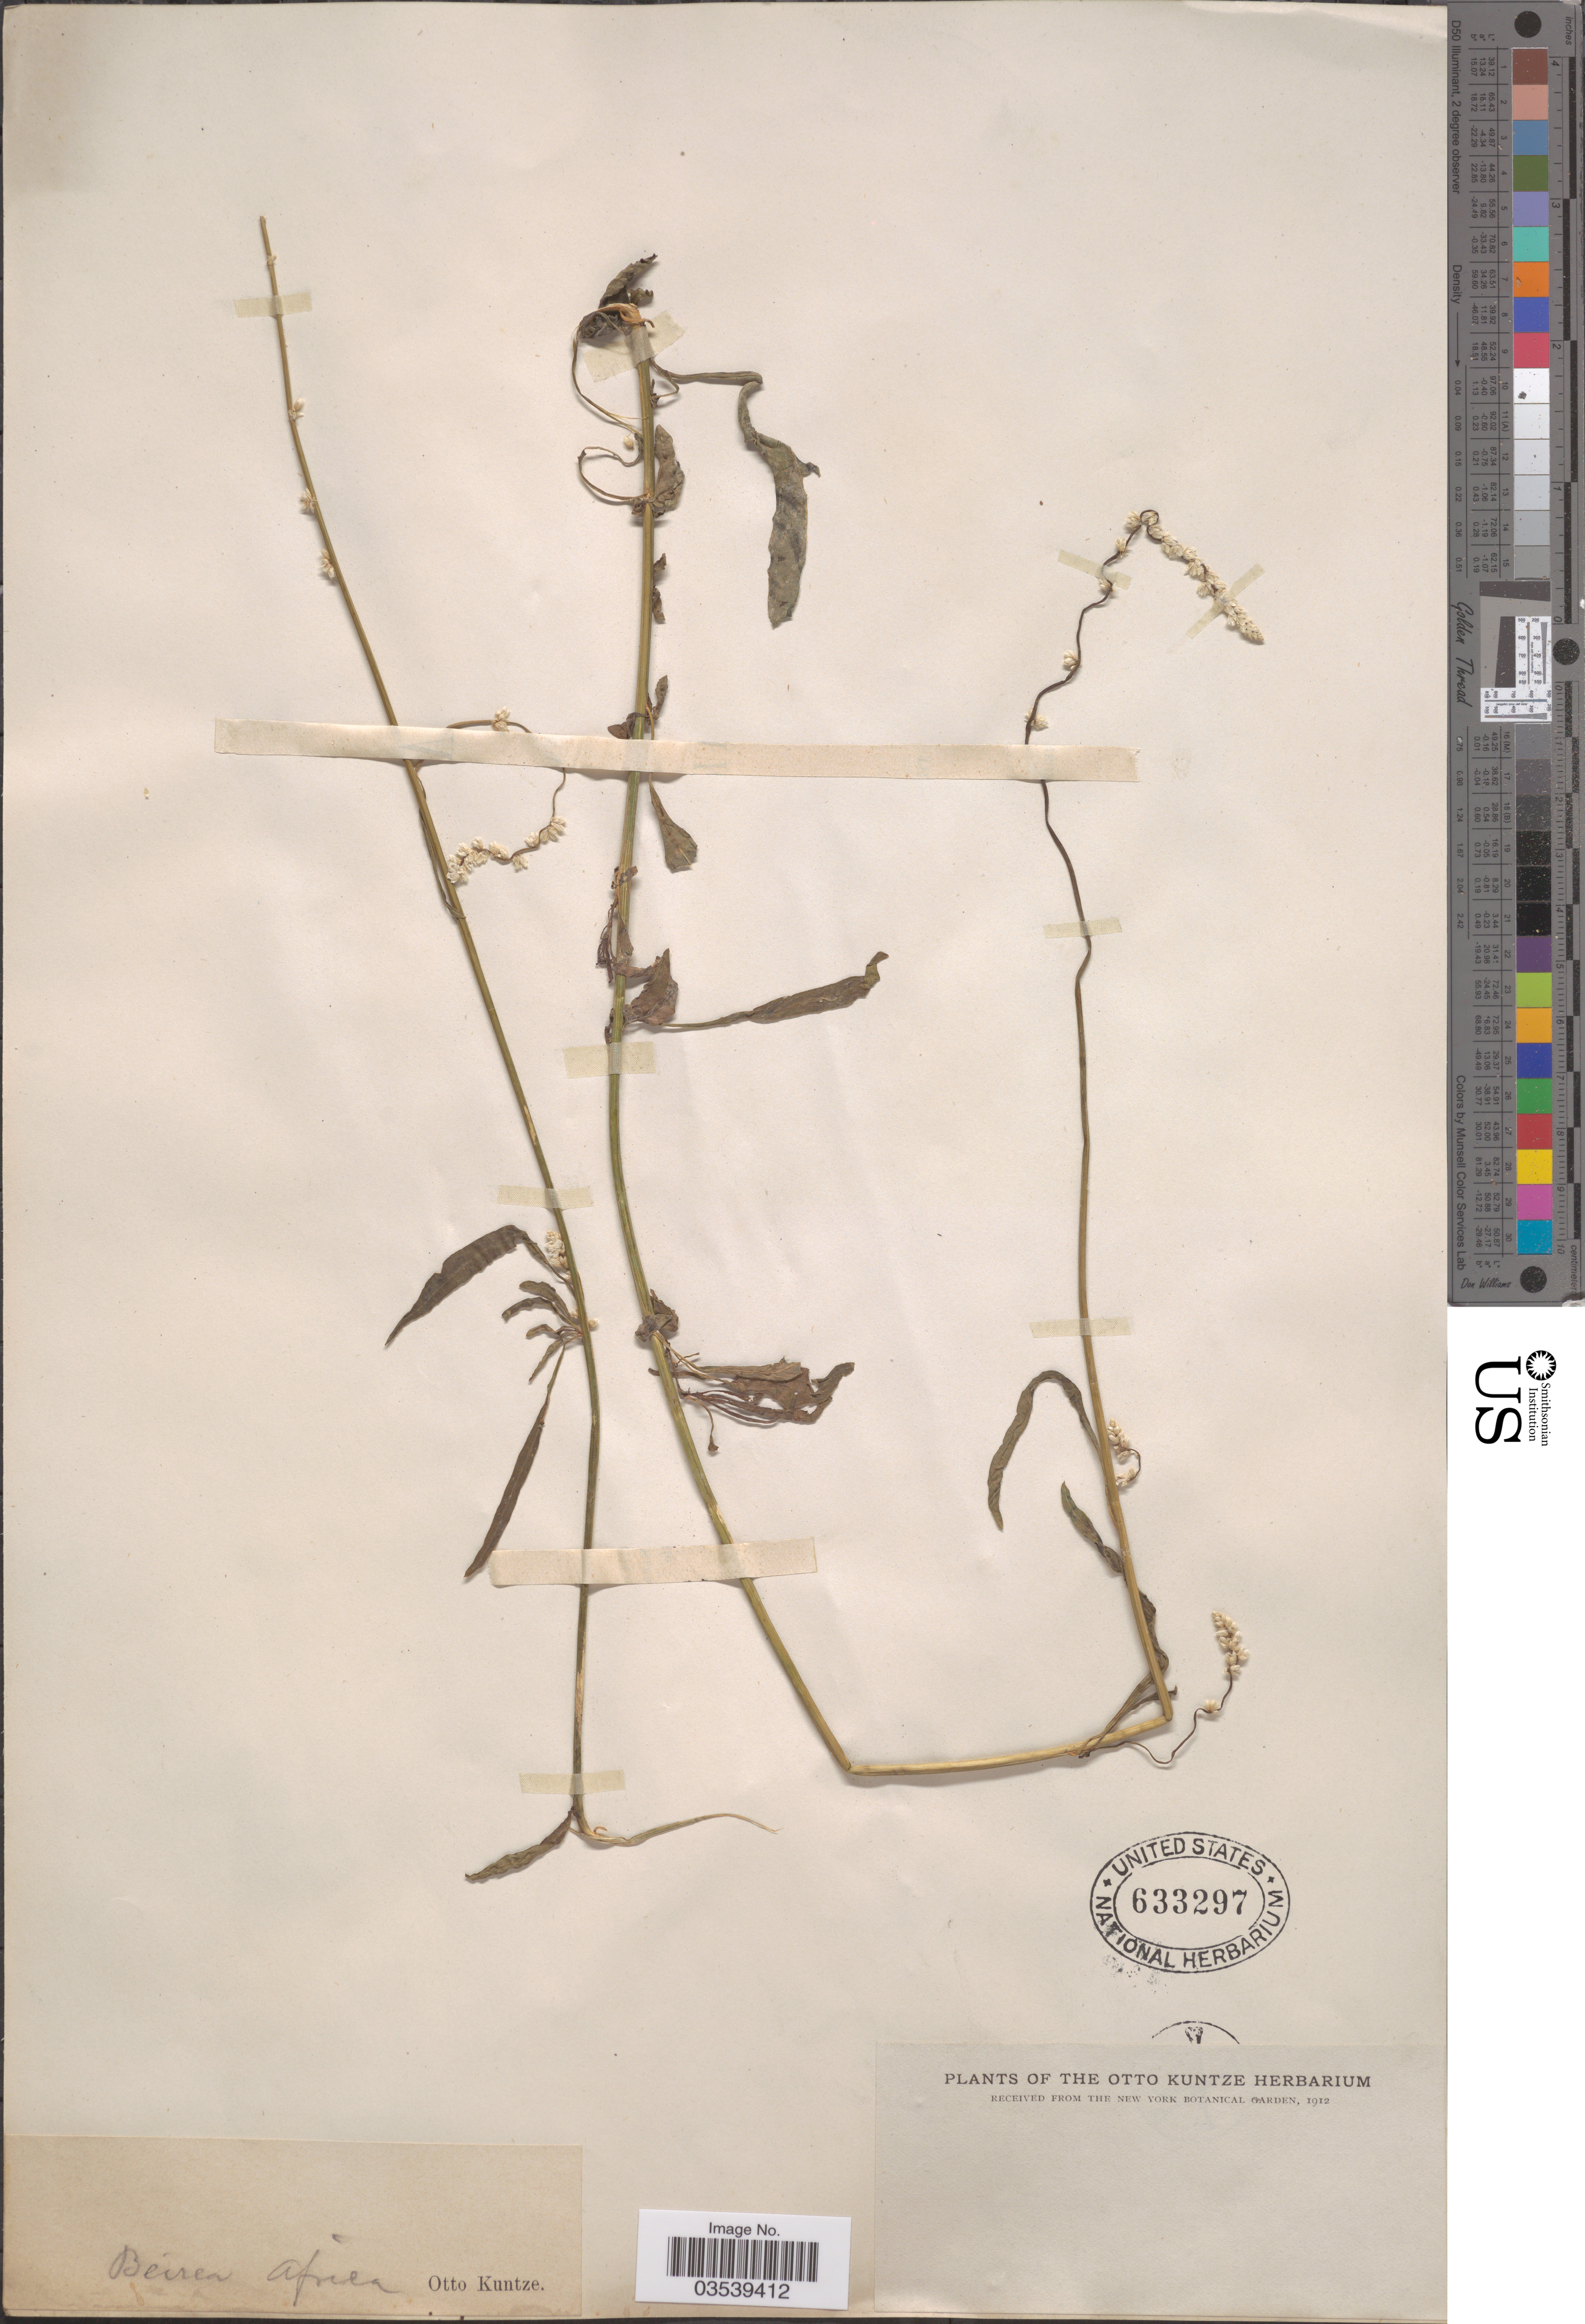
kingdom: Plantae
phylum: Tracheophyta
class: Magnoliopsida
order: Caryophyllales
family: Amaranthaceae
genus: Celosia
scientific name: Celosia sp.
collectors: C.E.O. Kuntze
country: Mozambique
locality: Beiren Africa.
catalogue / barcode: US 633297